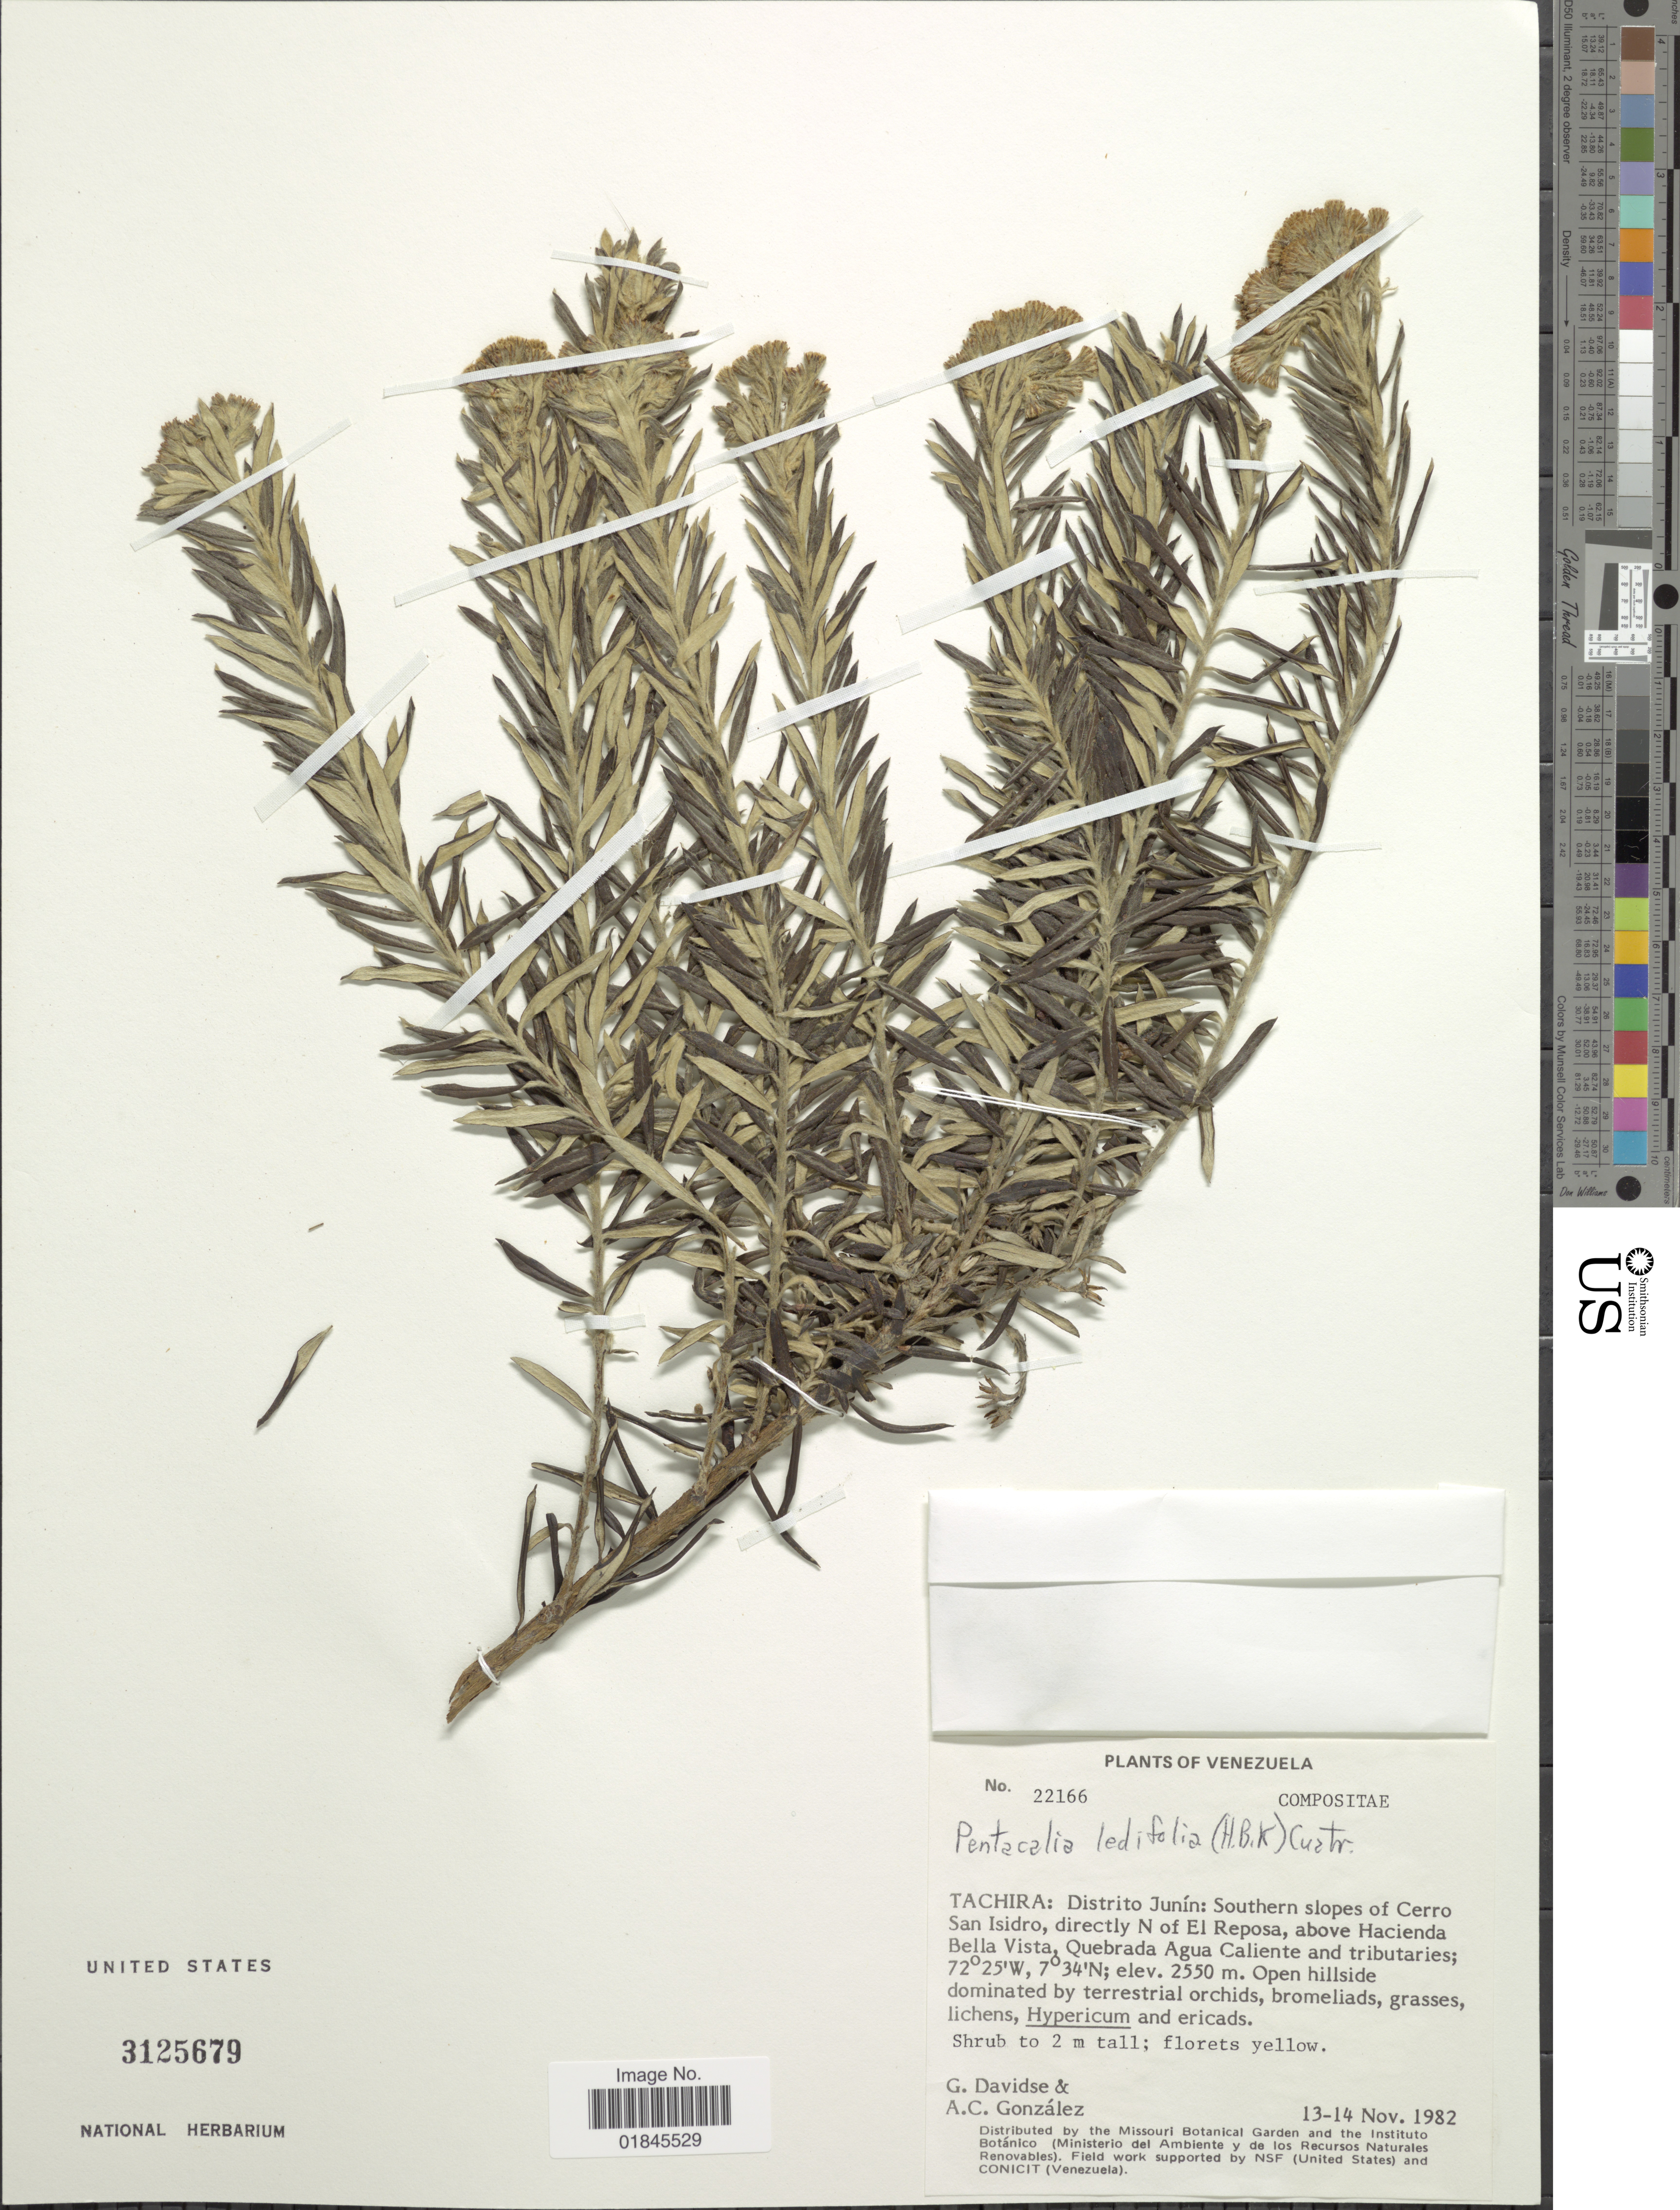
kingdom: Plantae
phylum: Tracheophyta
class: Magnoliopsida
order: Asterales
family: Asteraceae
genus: Pentacalia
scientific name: Pentacalia ledifolia subsp. schlimii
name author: (Wedd.) Cuatrec.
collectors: G. Davidse & A. C. González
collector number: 22166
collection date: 1982-11-13/1982-11-14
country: Venezuela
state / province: Tachira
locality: Tachira: Distrito Junín: Southern slopes of Cerro San Isidro, directly N of El Reposa, above Hacienda Bella Vista, Quebrada Agua Caliente and tributaries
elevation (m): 2550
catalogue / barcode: US 3125679